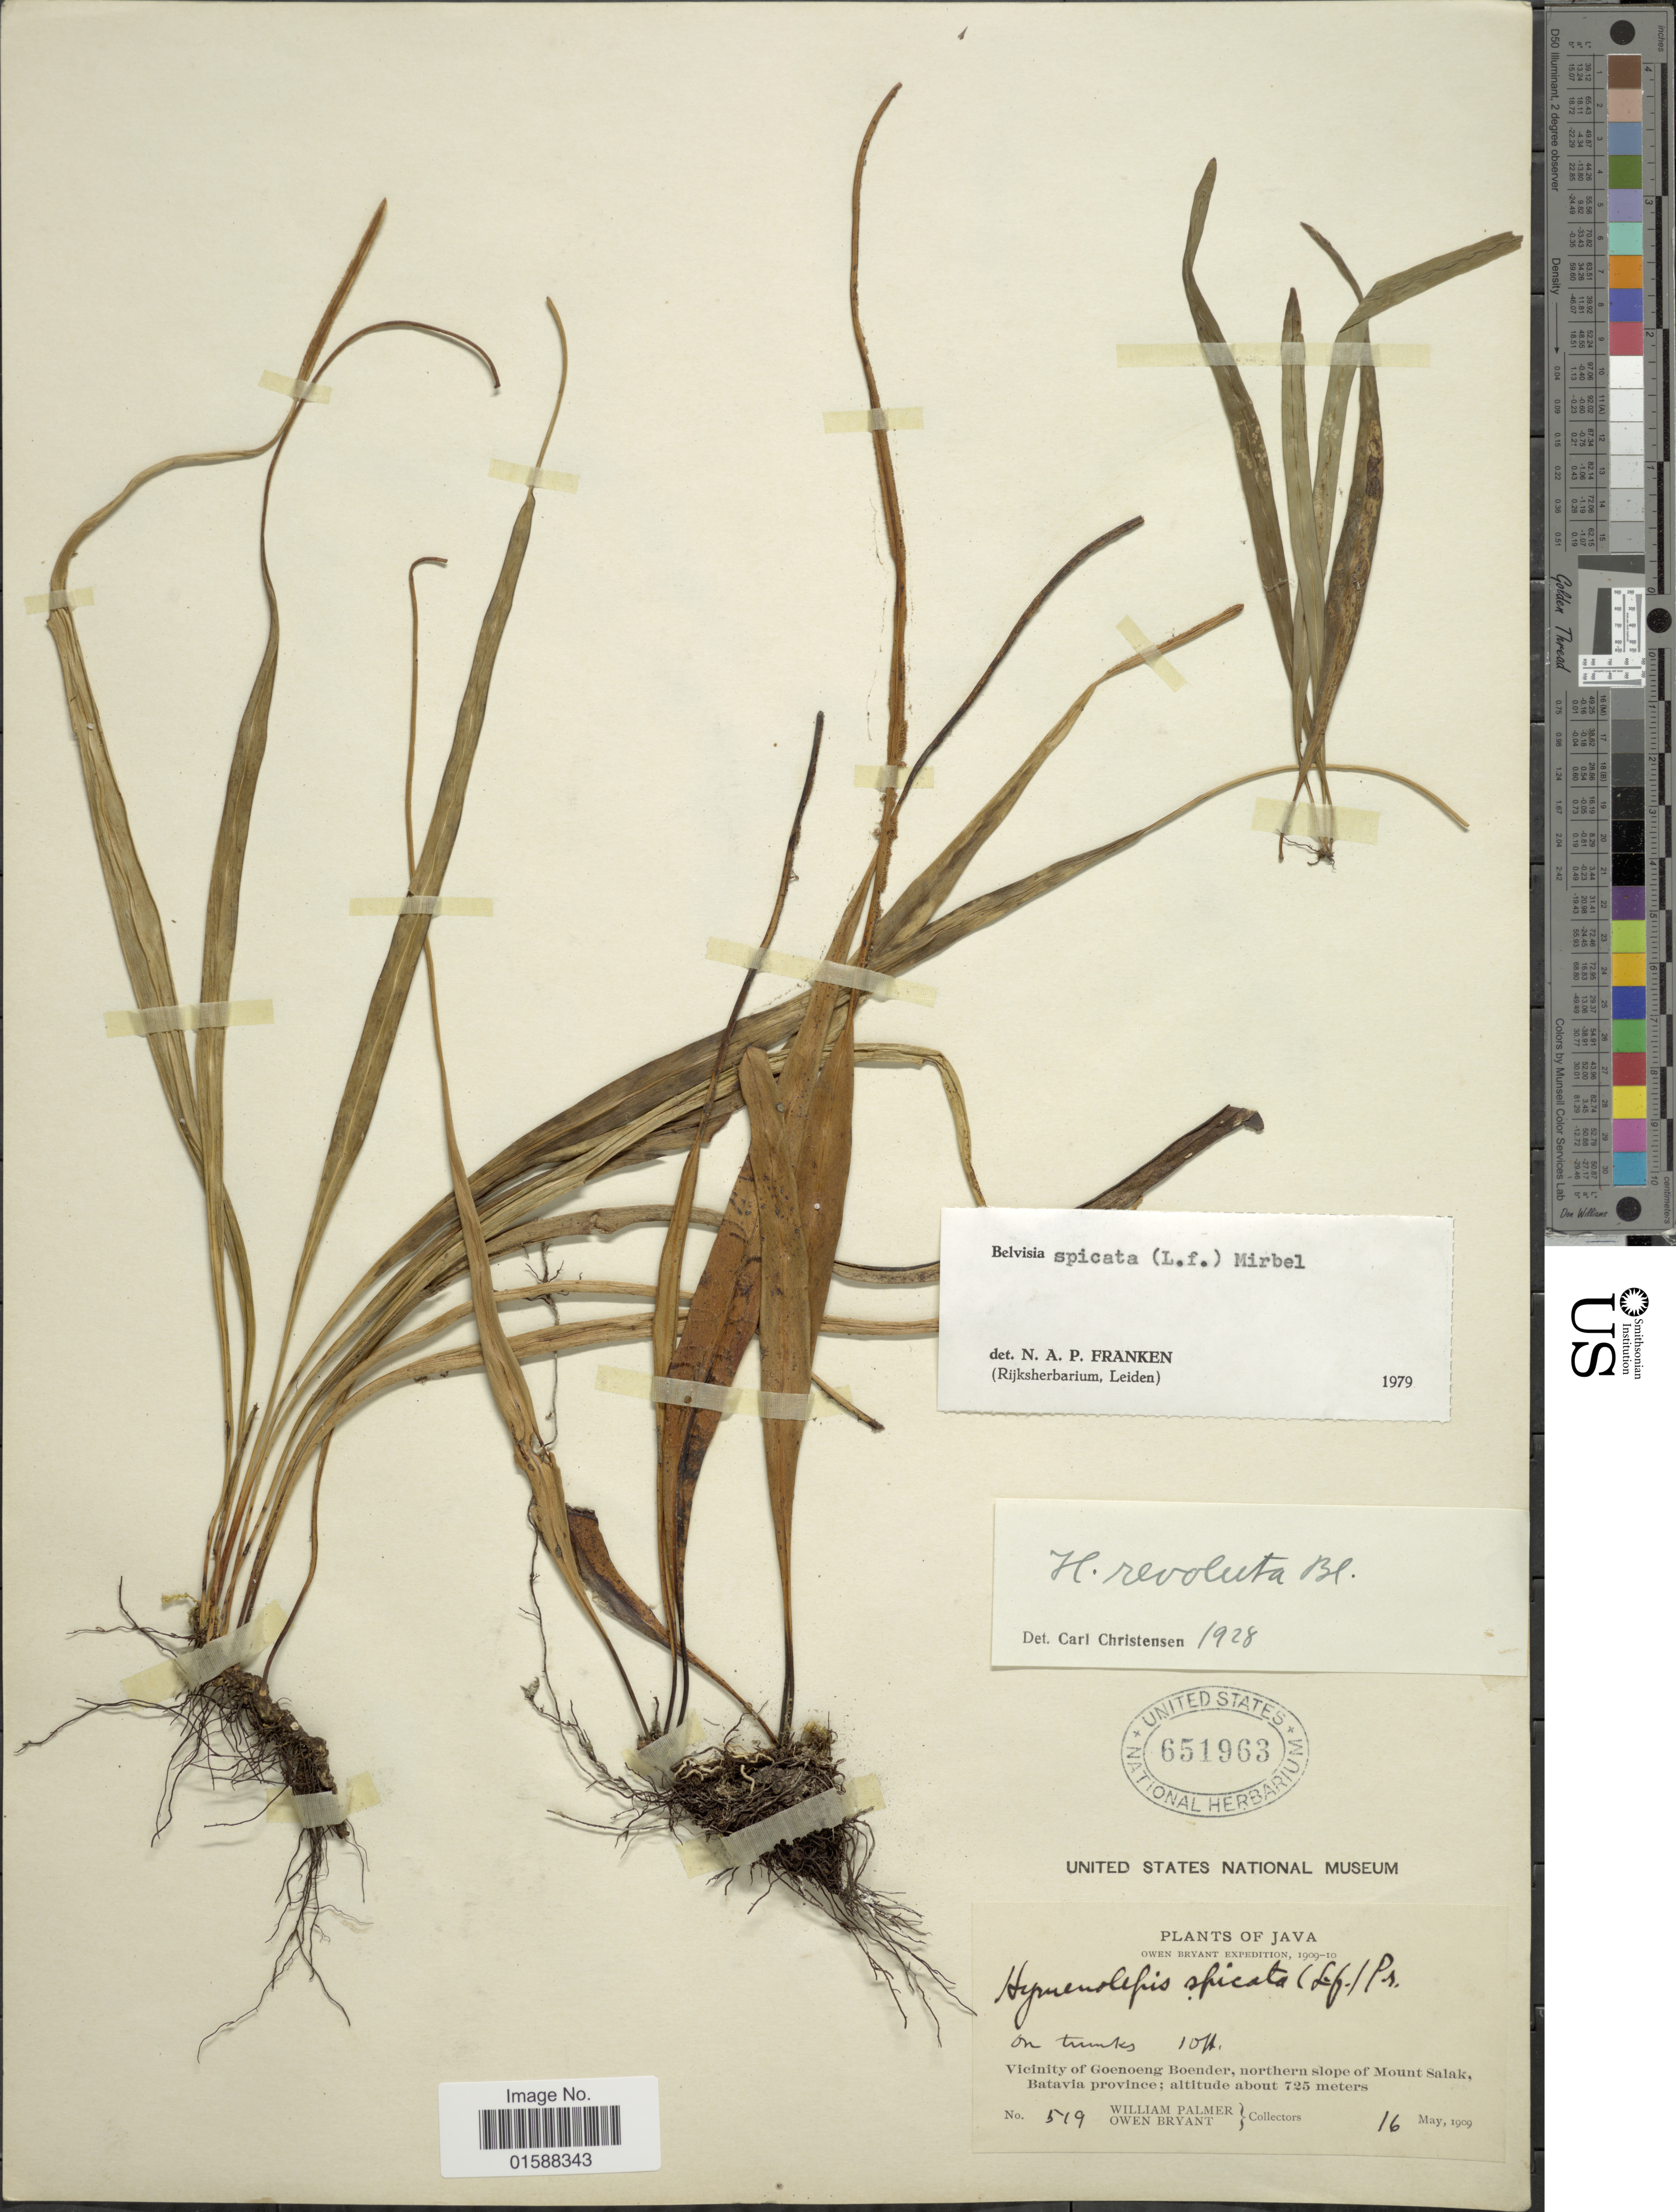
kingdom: Plantae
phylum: Tracheophyta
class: Polypodiopsida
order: Polypodiales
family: Polypodiaceae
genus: Lepisorus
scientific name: Lepisorus spicatus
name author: (L. f.) Li S. Wang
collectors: W. Palmer & O. Bryant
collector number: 519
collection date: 1909-05-16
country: Indonesia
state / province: Java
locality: Vicinity of Goenoeng Boender, northern slope of Mount Salak, Batavia province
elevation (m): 725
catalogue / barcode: US 651963